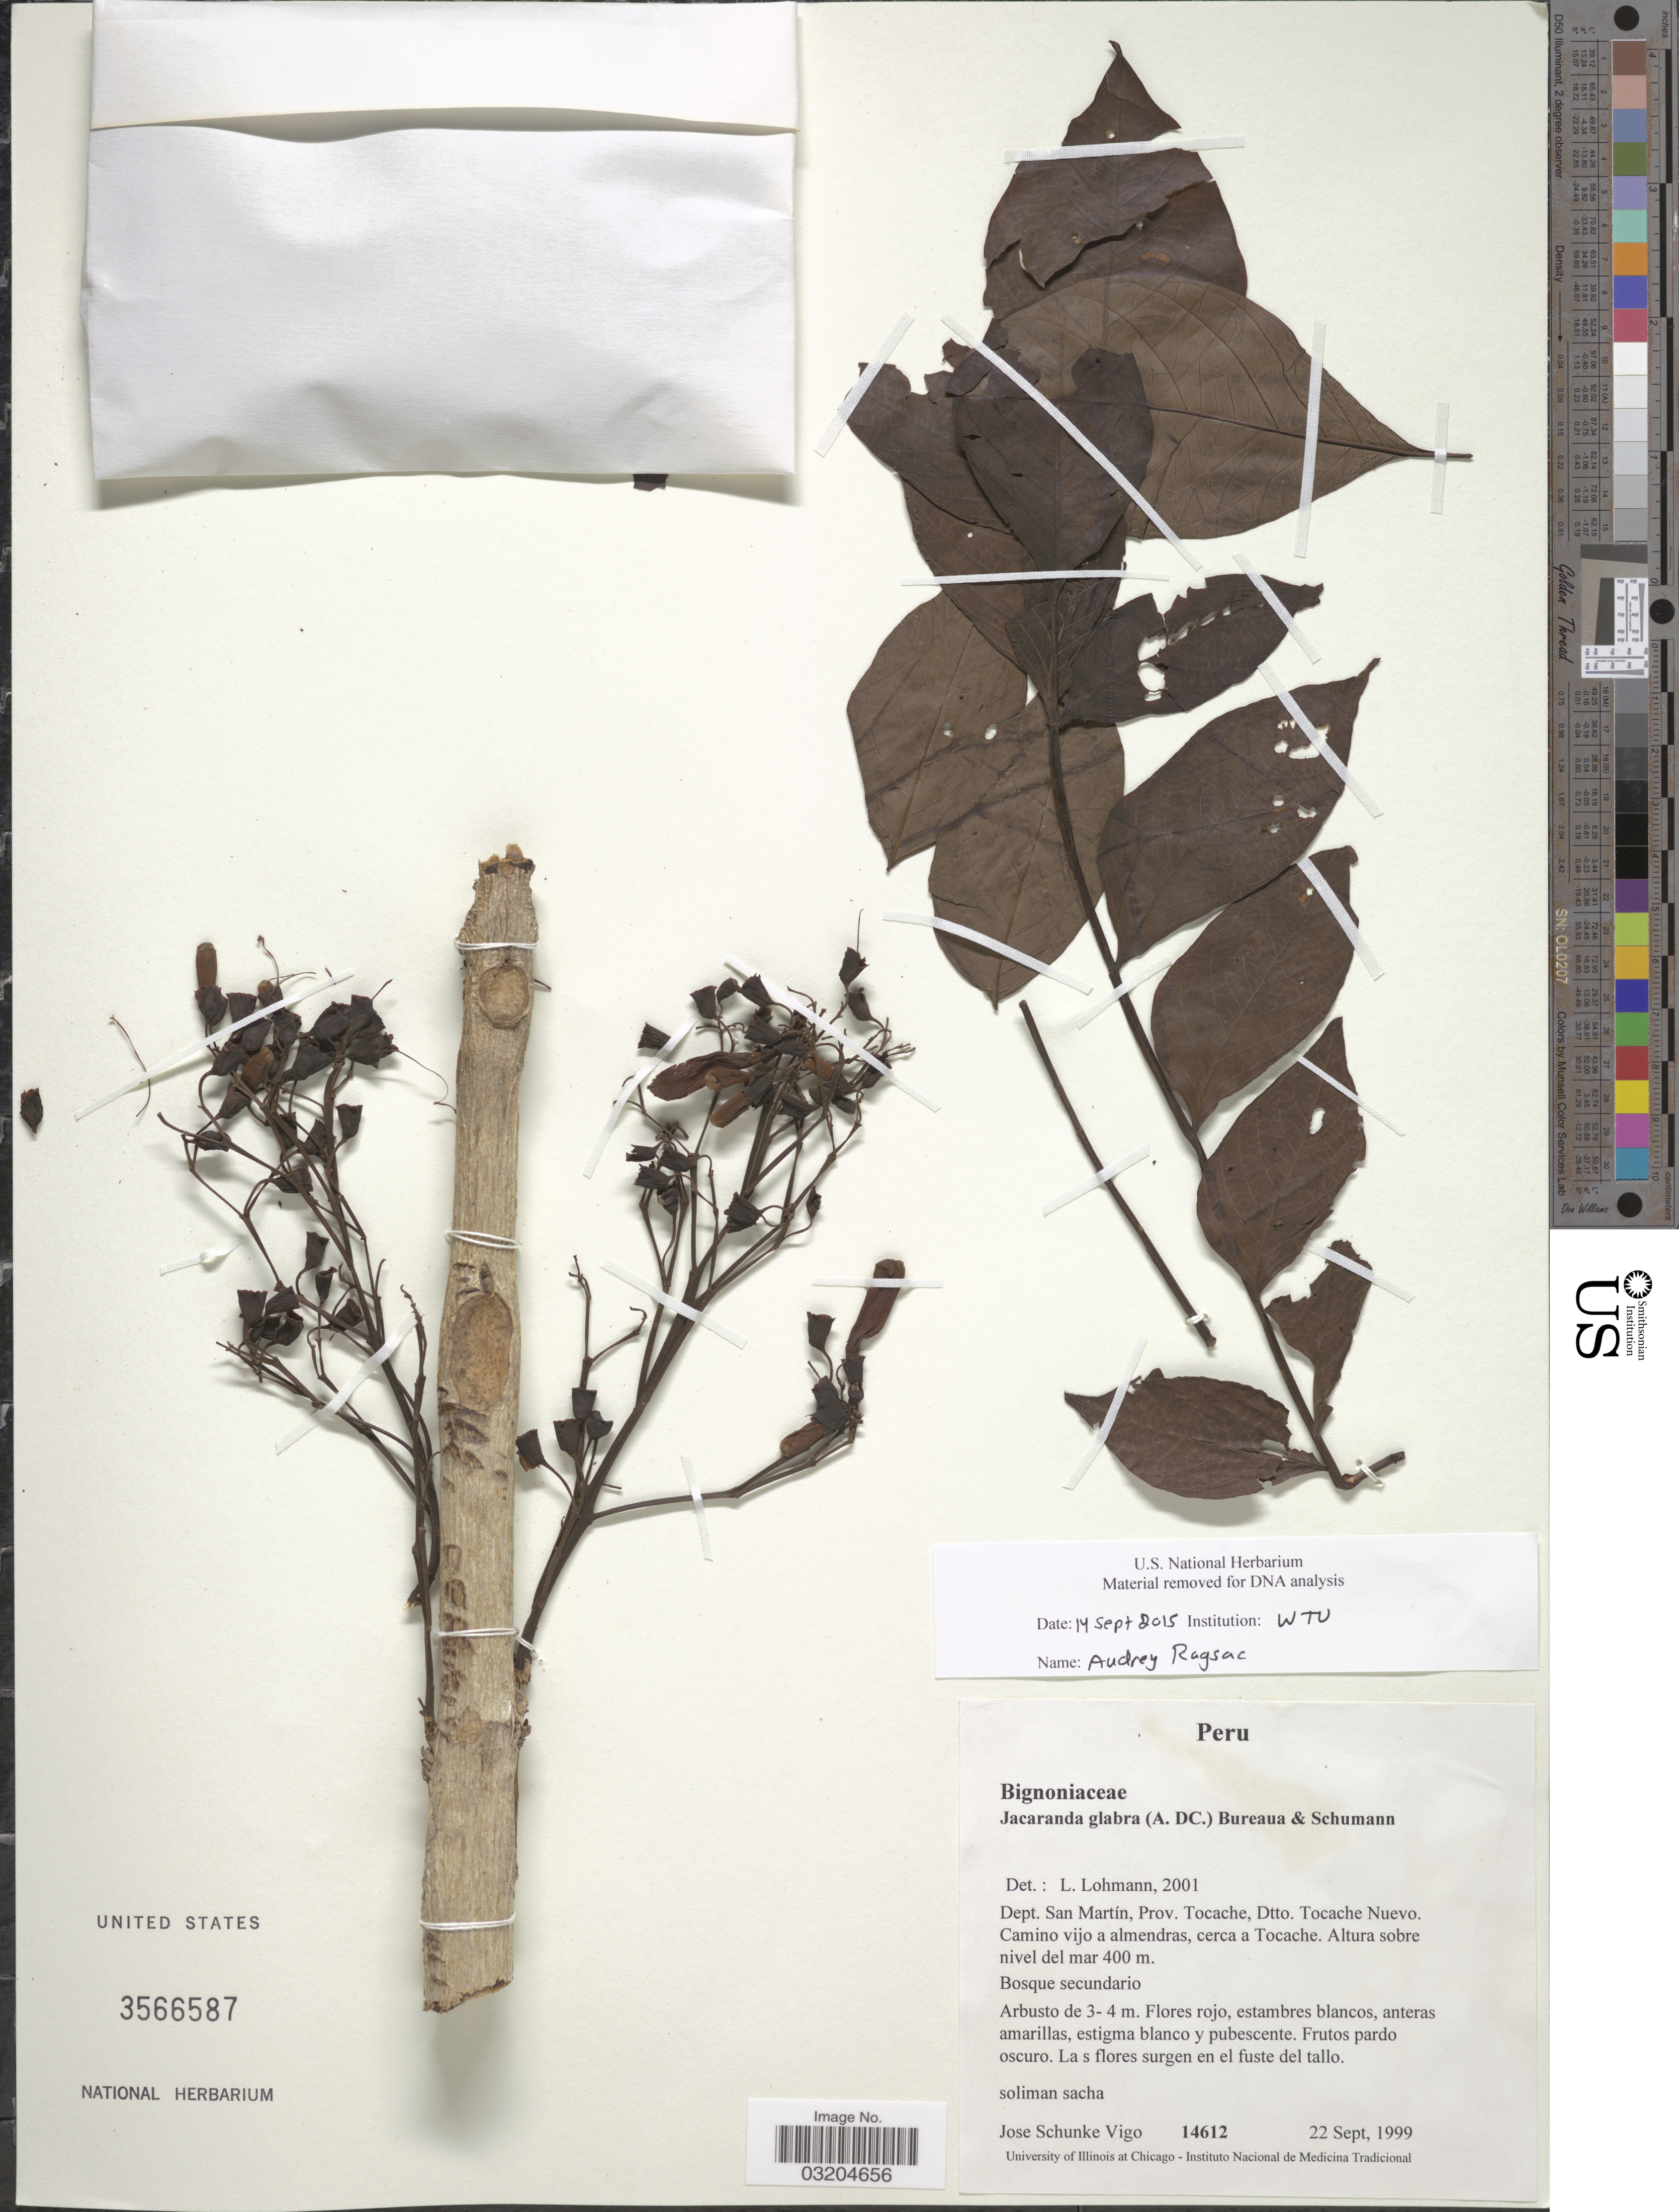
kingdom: Plantae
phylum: Tracheophyta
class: Magnoliopsida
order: Lamiales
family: Bignoniaceae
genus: Jacaranda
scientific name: Jacaranda glabra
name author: (DC.) Bureau & K. Schum.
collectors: J. Schunke Vigo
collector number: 14612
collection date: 1999-09-22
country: Peru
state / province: San Martín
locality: Dept. San Martín, Prov. Tocache, Dtto. Tocache Nuevo. Camino vijo a almendras, cerca a Tocache.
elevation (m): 400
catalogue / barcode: US 3566587